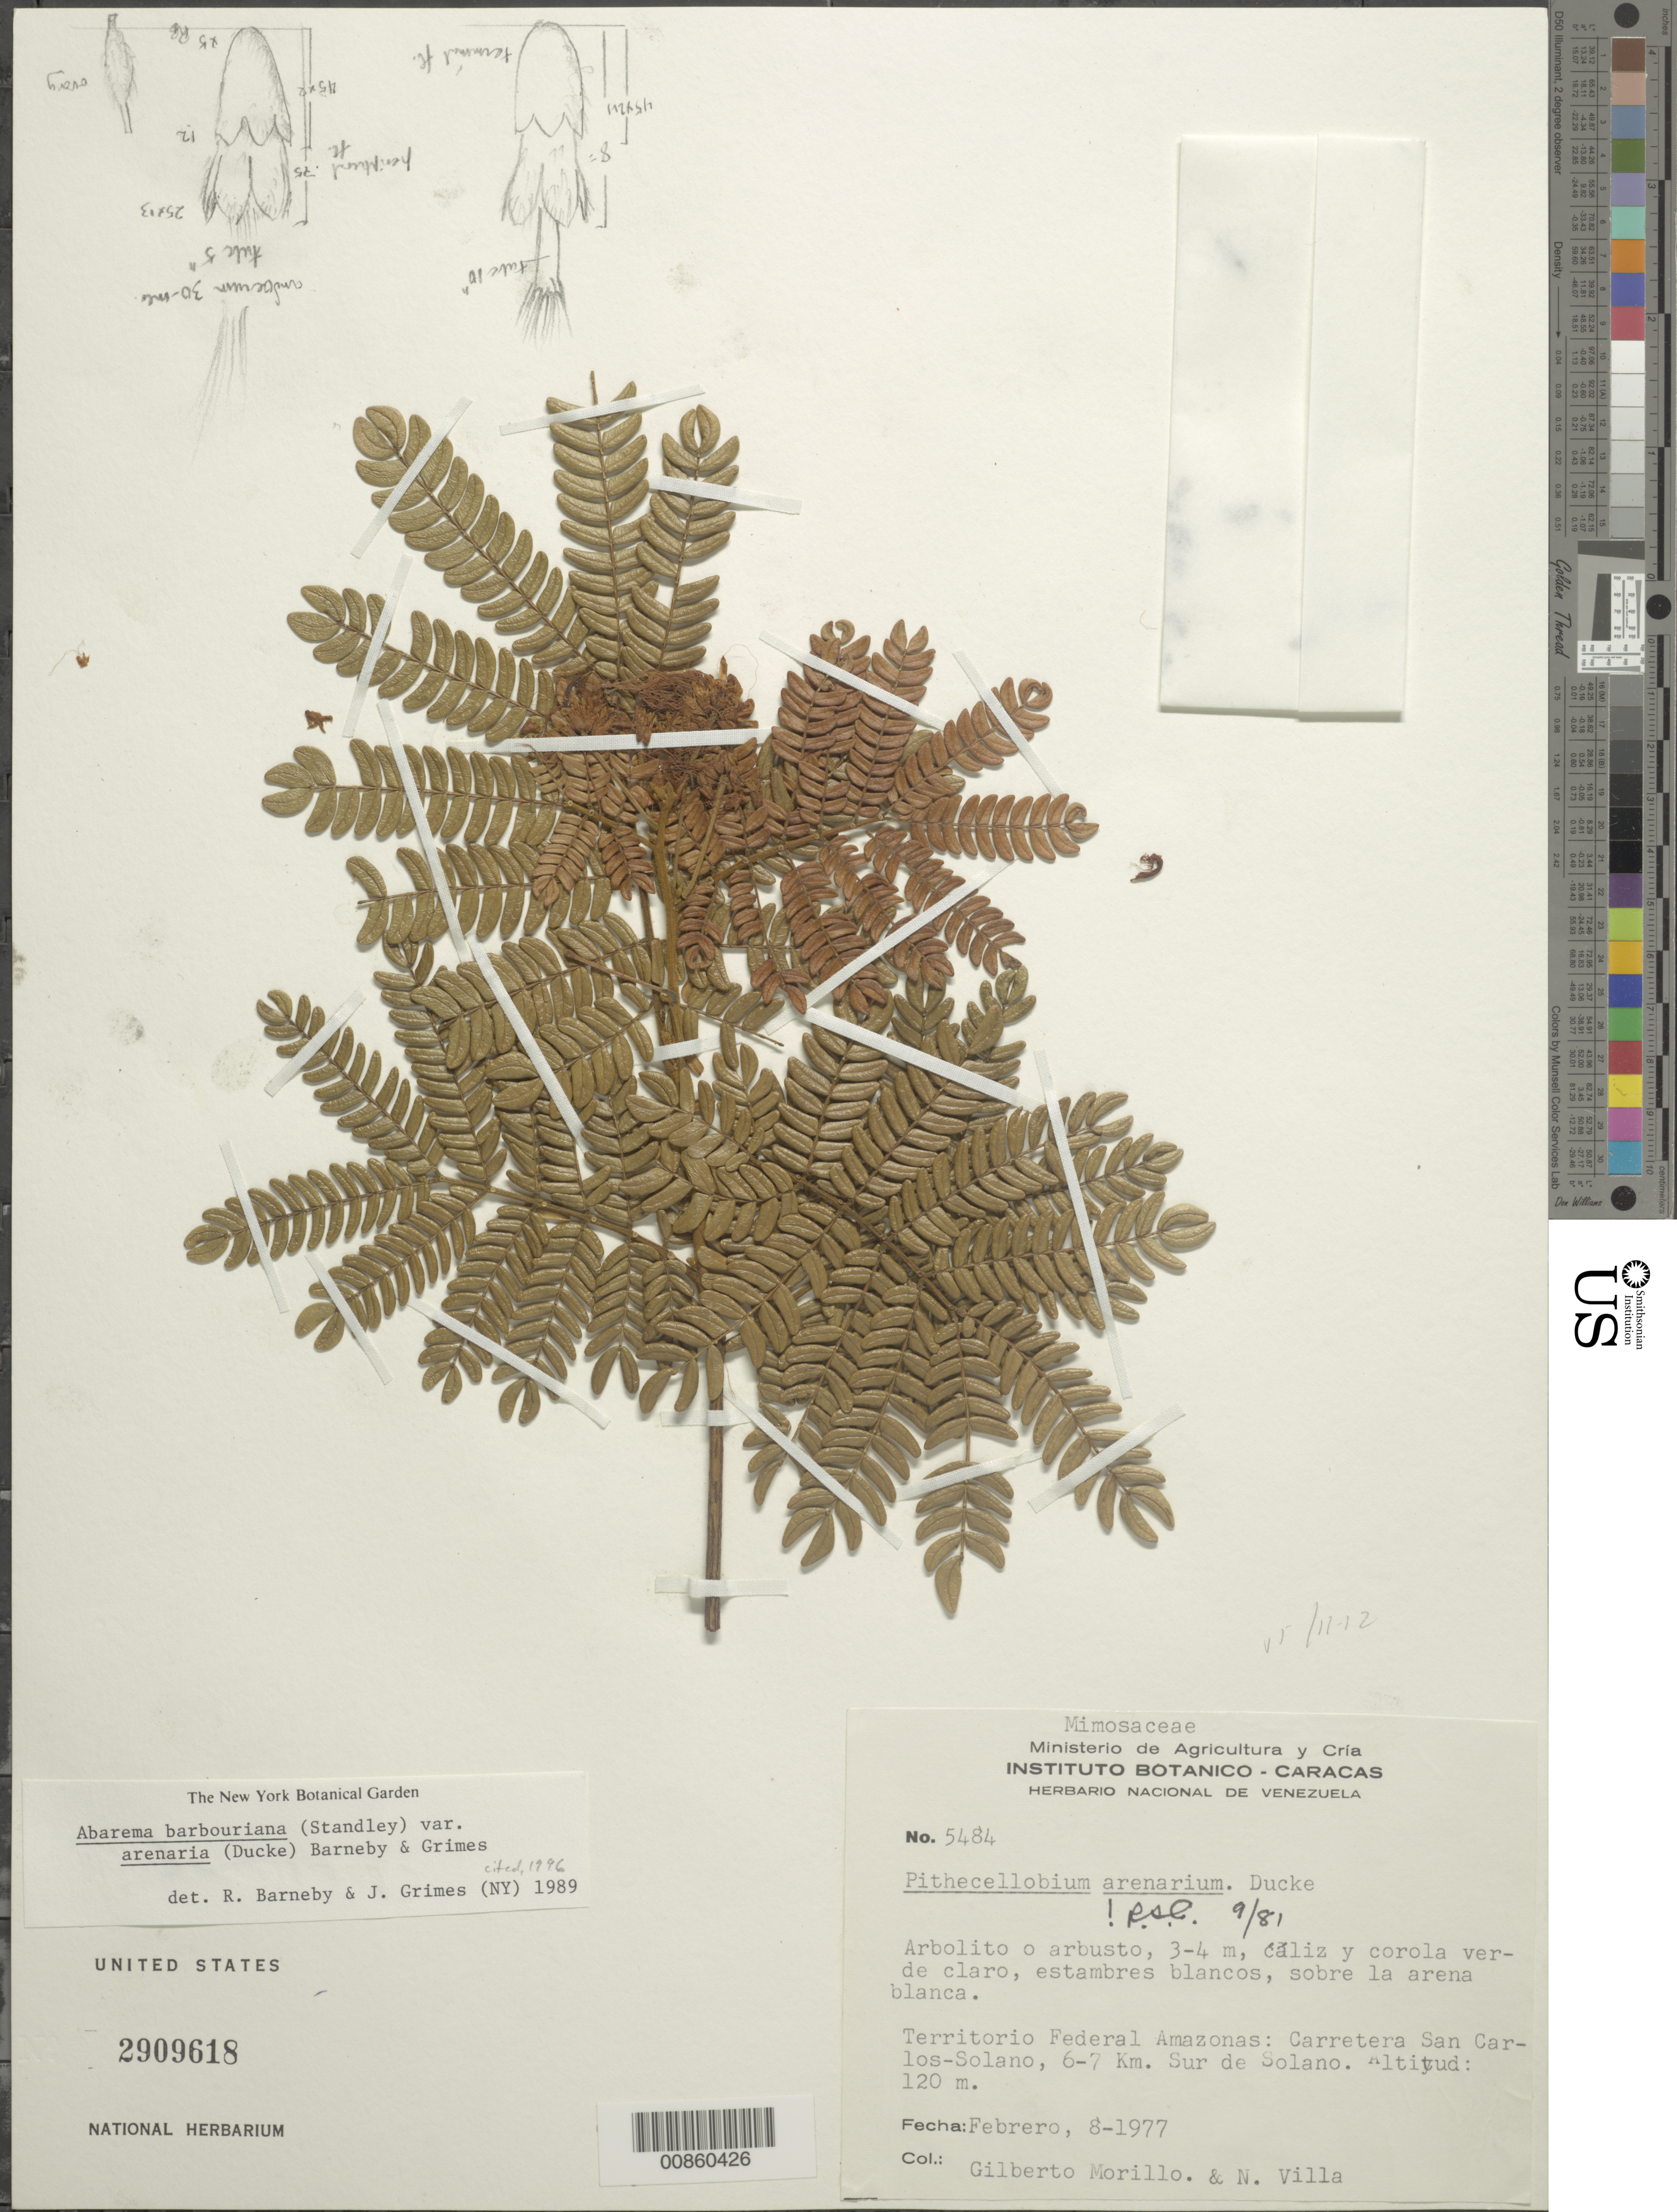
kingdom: Plantae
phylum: Tracheophyta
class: Magnoliopsida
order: Fabales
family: Fabaceae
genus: Abarema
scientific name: Abarema barbouriana var. arenaria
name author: (Ducke) Barneby & J.W. Grimes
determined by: Barneby, R. C.; Grimes, J. W.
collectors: G. Morillo & N. Villa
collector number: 5484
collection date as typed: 8-Feb-77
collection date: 1977-02-08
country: Venezuela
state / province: Amazonas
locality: Carretera San Carlos-Solano, 6-7 km sur de Solano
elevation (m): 120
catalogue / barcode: US 2909618